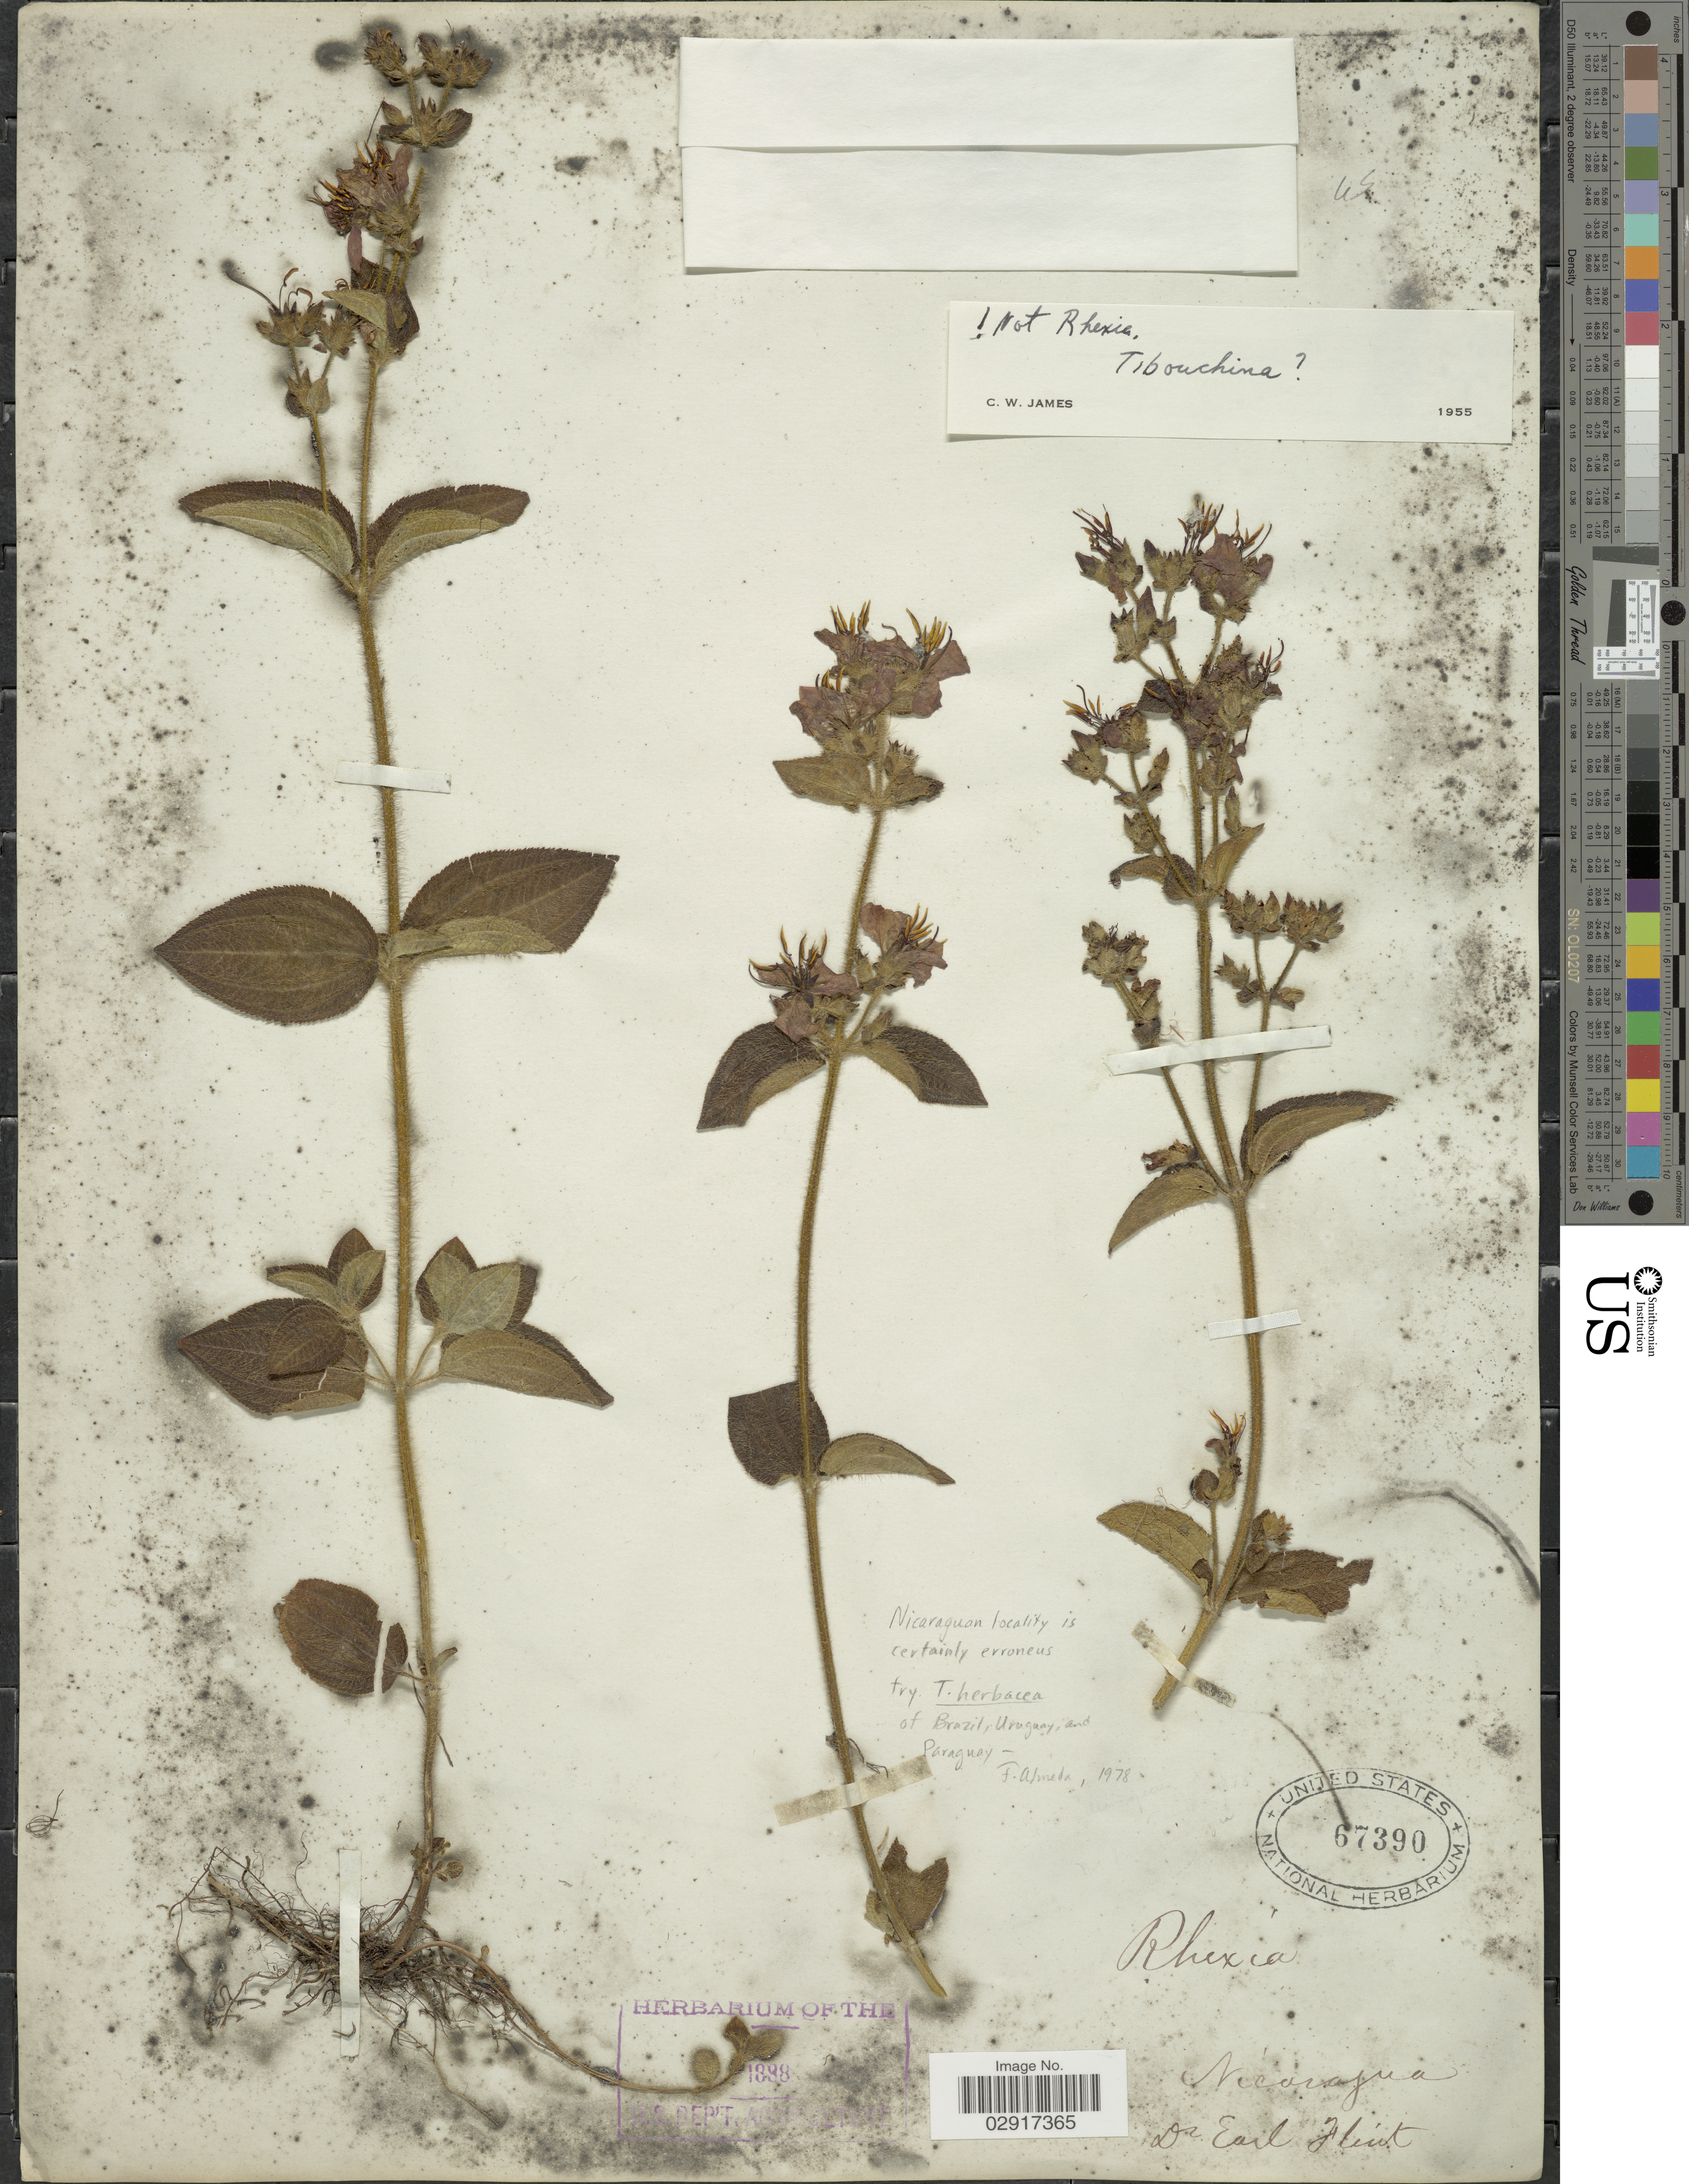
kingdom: Plantae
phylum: Tracheophyta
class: Magnoliopsida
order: Myrtales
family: Melastomataceae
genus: Chaetogastra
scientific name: Chaetogastra sp.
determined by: Strong, Mark T., (BOT), Smithsonian Institution - National Museum of Natural History (UNITED STATES)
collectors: E. Flint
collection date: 1978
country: Nicaragua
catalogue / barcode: US 67390